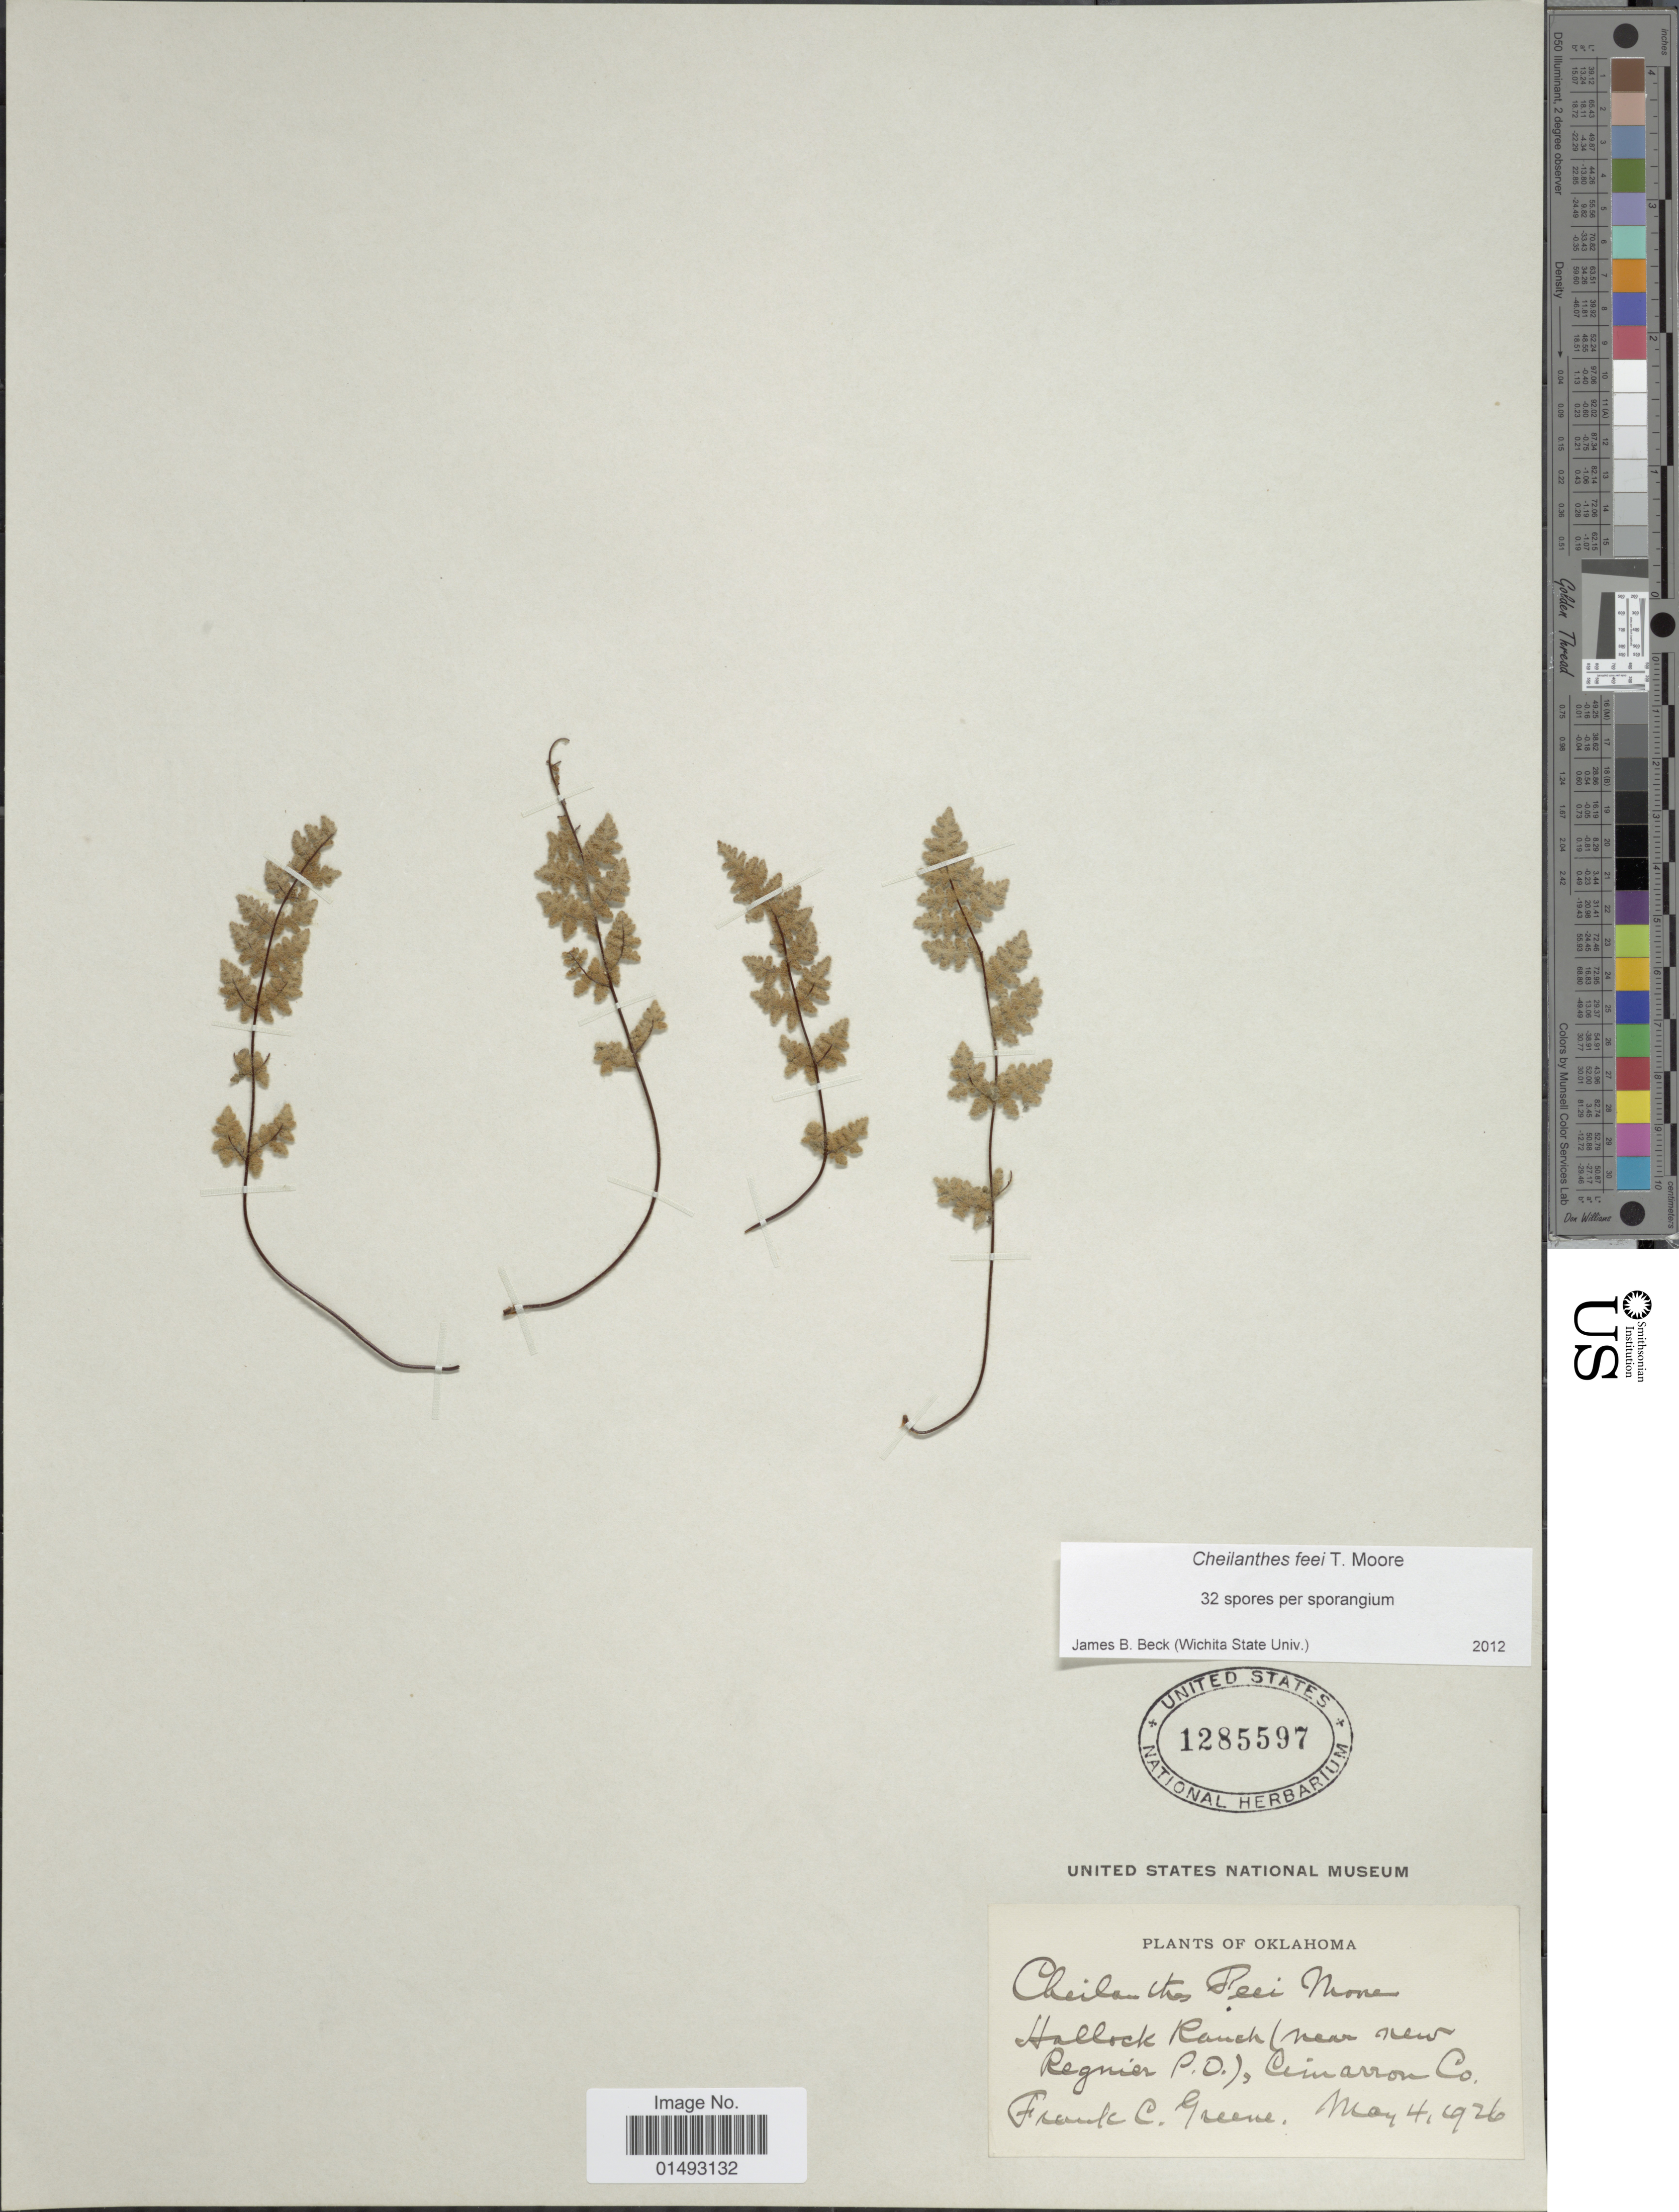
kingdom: Plantae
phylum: Tracheophyta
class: Polypodiopsida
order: Polypodiales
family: Pteridaceae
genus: Myriopteris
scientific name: Myriopteris gracilis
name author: Fée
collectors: F. C. Greene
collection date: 1926-05-04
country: United States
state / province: Oklahoma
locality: Hallock Ranch (near new Regnier P.O), Cimarron Co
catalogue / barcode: US 1285597